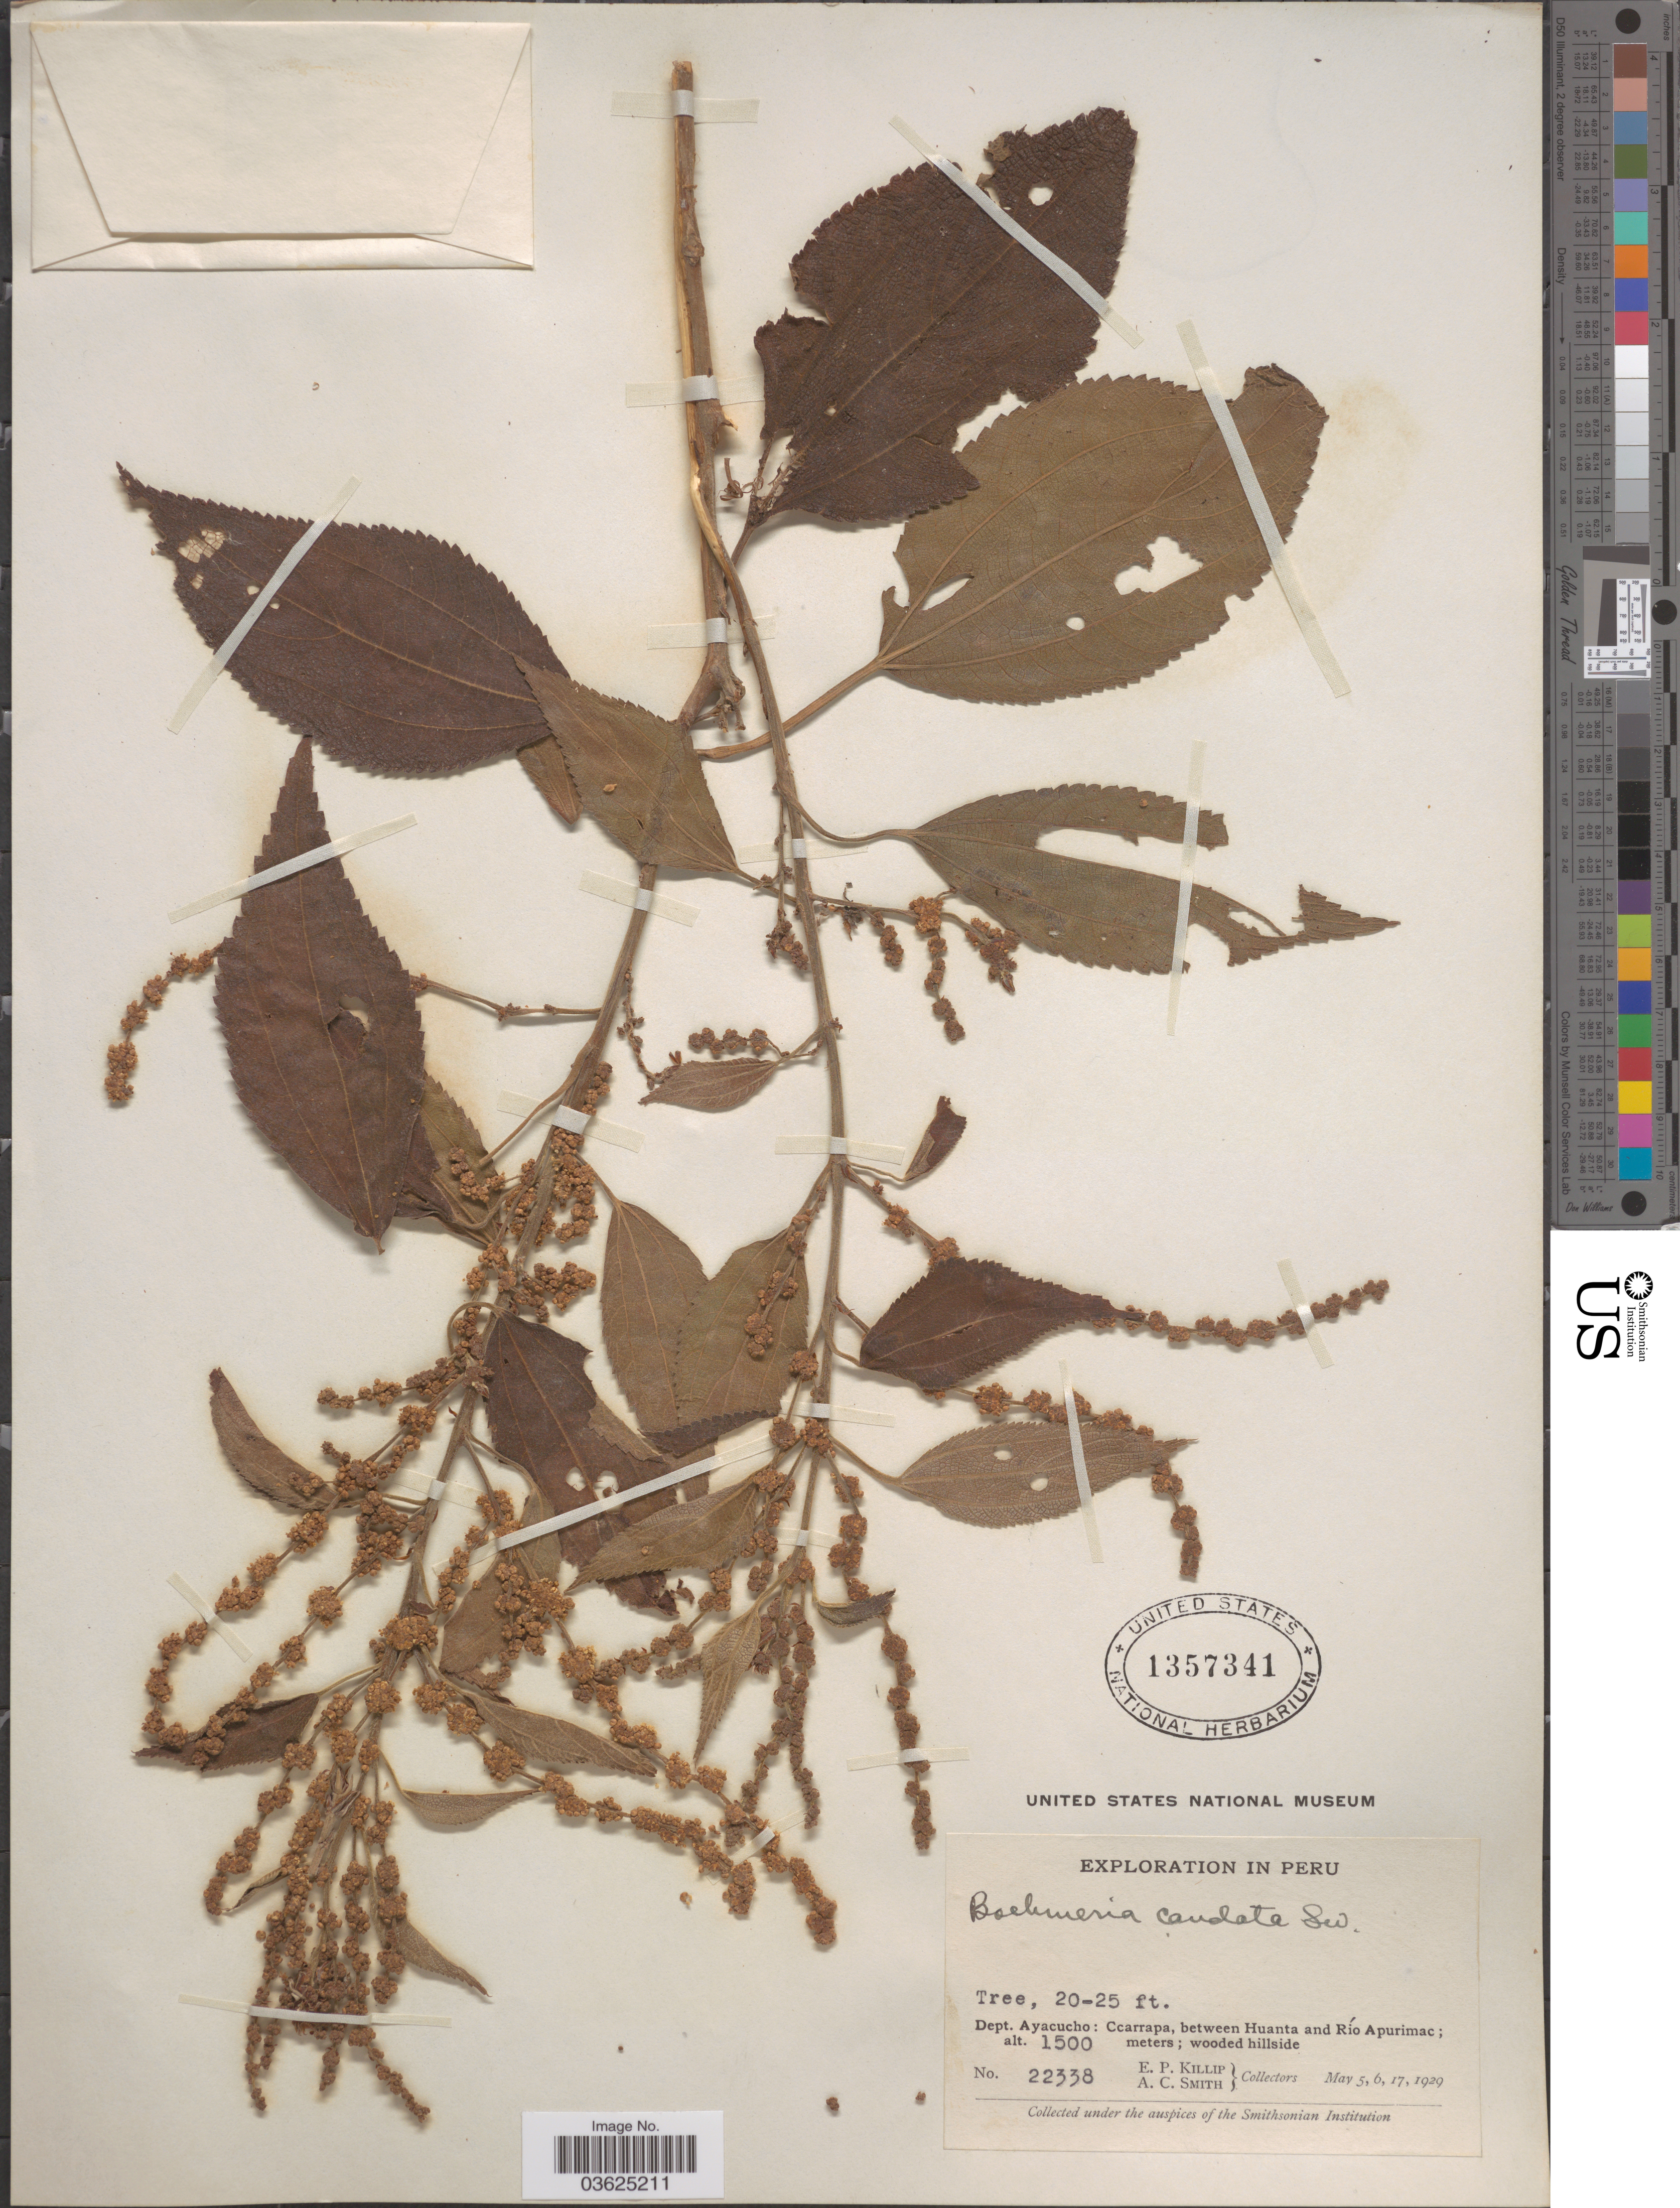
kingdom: Plantae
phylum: Tracheophyta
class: Magnoliopsida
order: Rosales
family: Urticaceae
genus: Boehmeria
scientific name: Boehmeria caudata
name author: Sw.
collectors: E. P. Killip & A. C. Smith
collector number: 22338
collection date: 1929-05-05/1929-05-17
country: Peru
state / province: Ayacucho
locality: Dept. Ayacucho: Ccarrapa, between Huanta and Río Apurimac.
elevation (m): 1500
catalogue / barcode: US 1357341